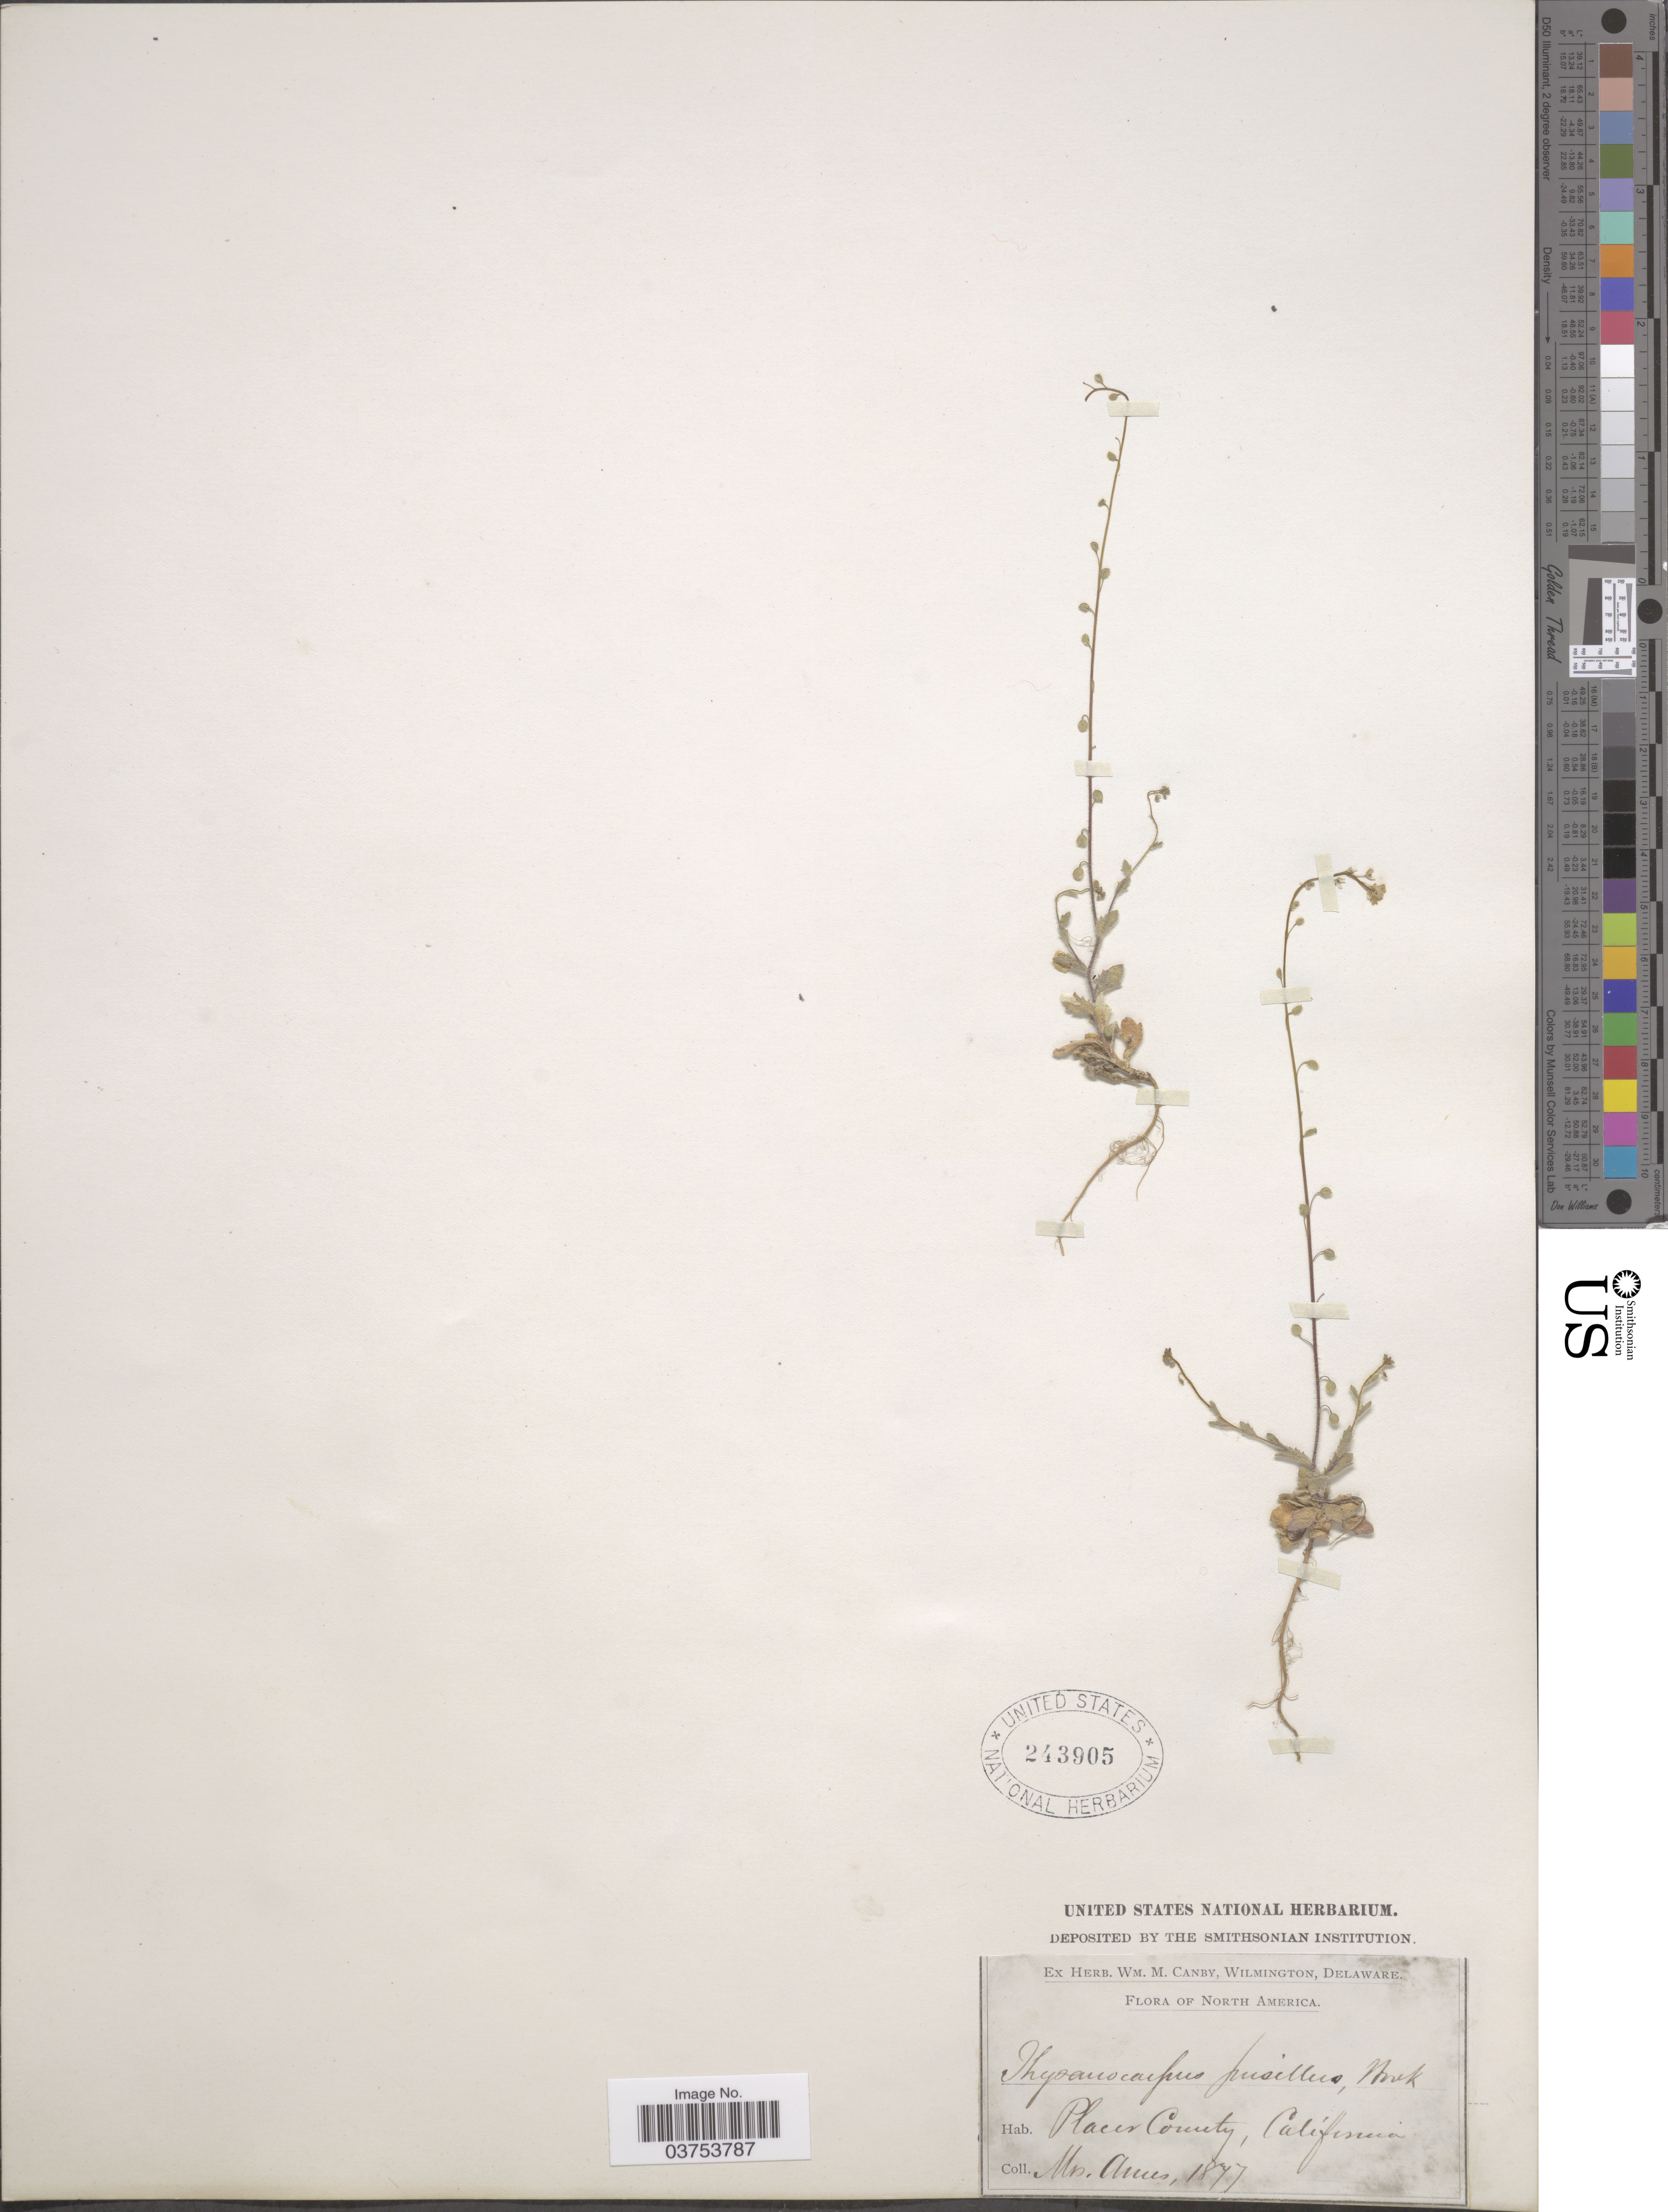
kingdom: Plantae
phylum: Tracheophyta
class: Magnoliopsida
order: Brassicales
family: Brassicaceae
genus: Athysanus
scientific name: Athysanus pusillus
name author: (Hook.) Greene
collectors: -- Ames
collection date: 1877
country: United States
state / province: California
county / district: Placer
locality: Placer County.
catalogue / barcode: US 243905